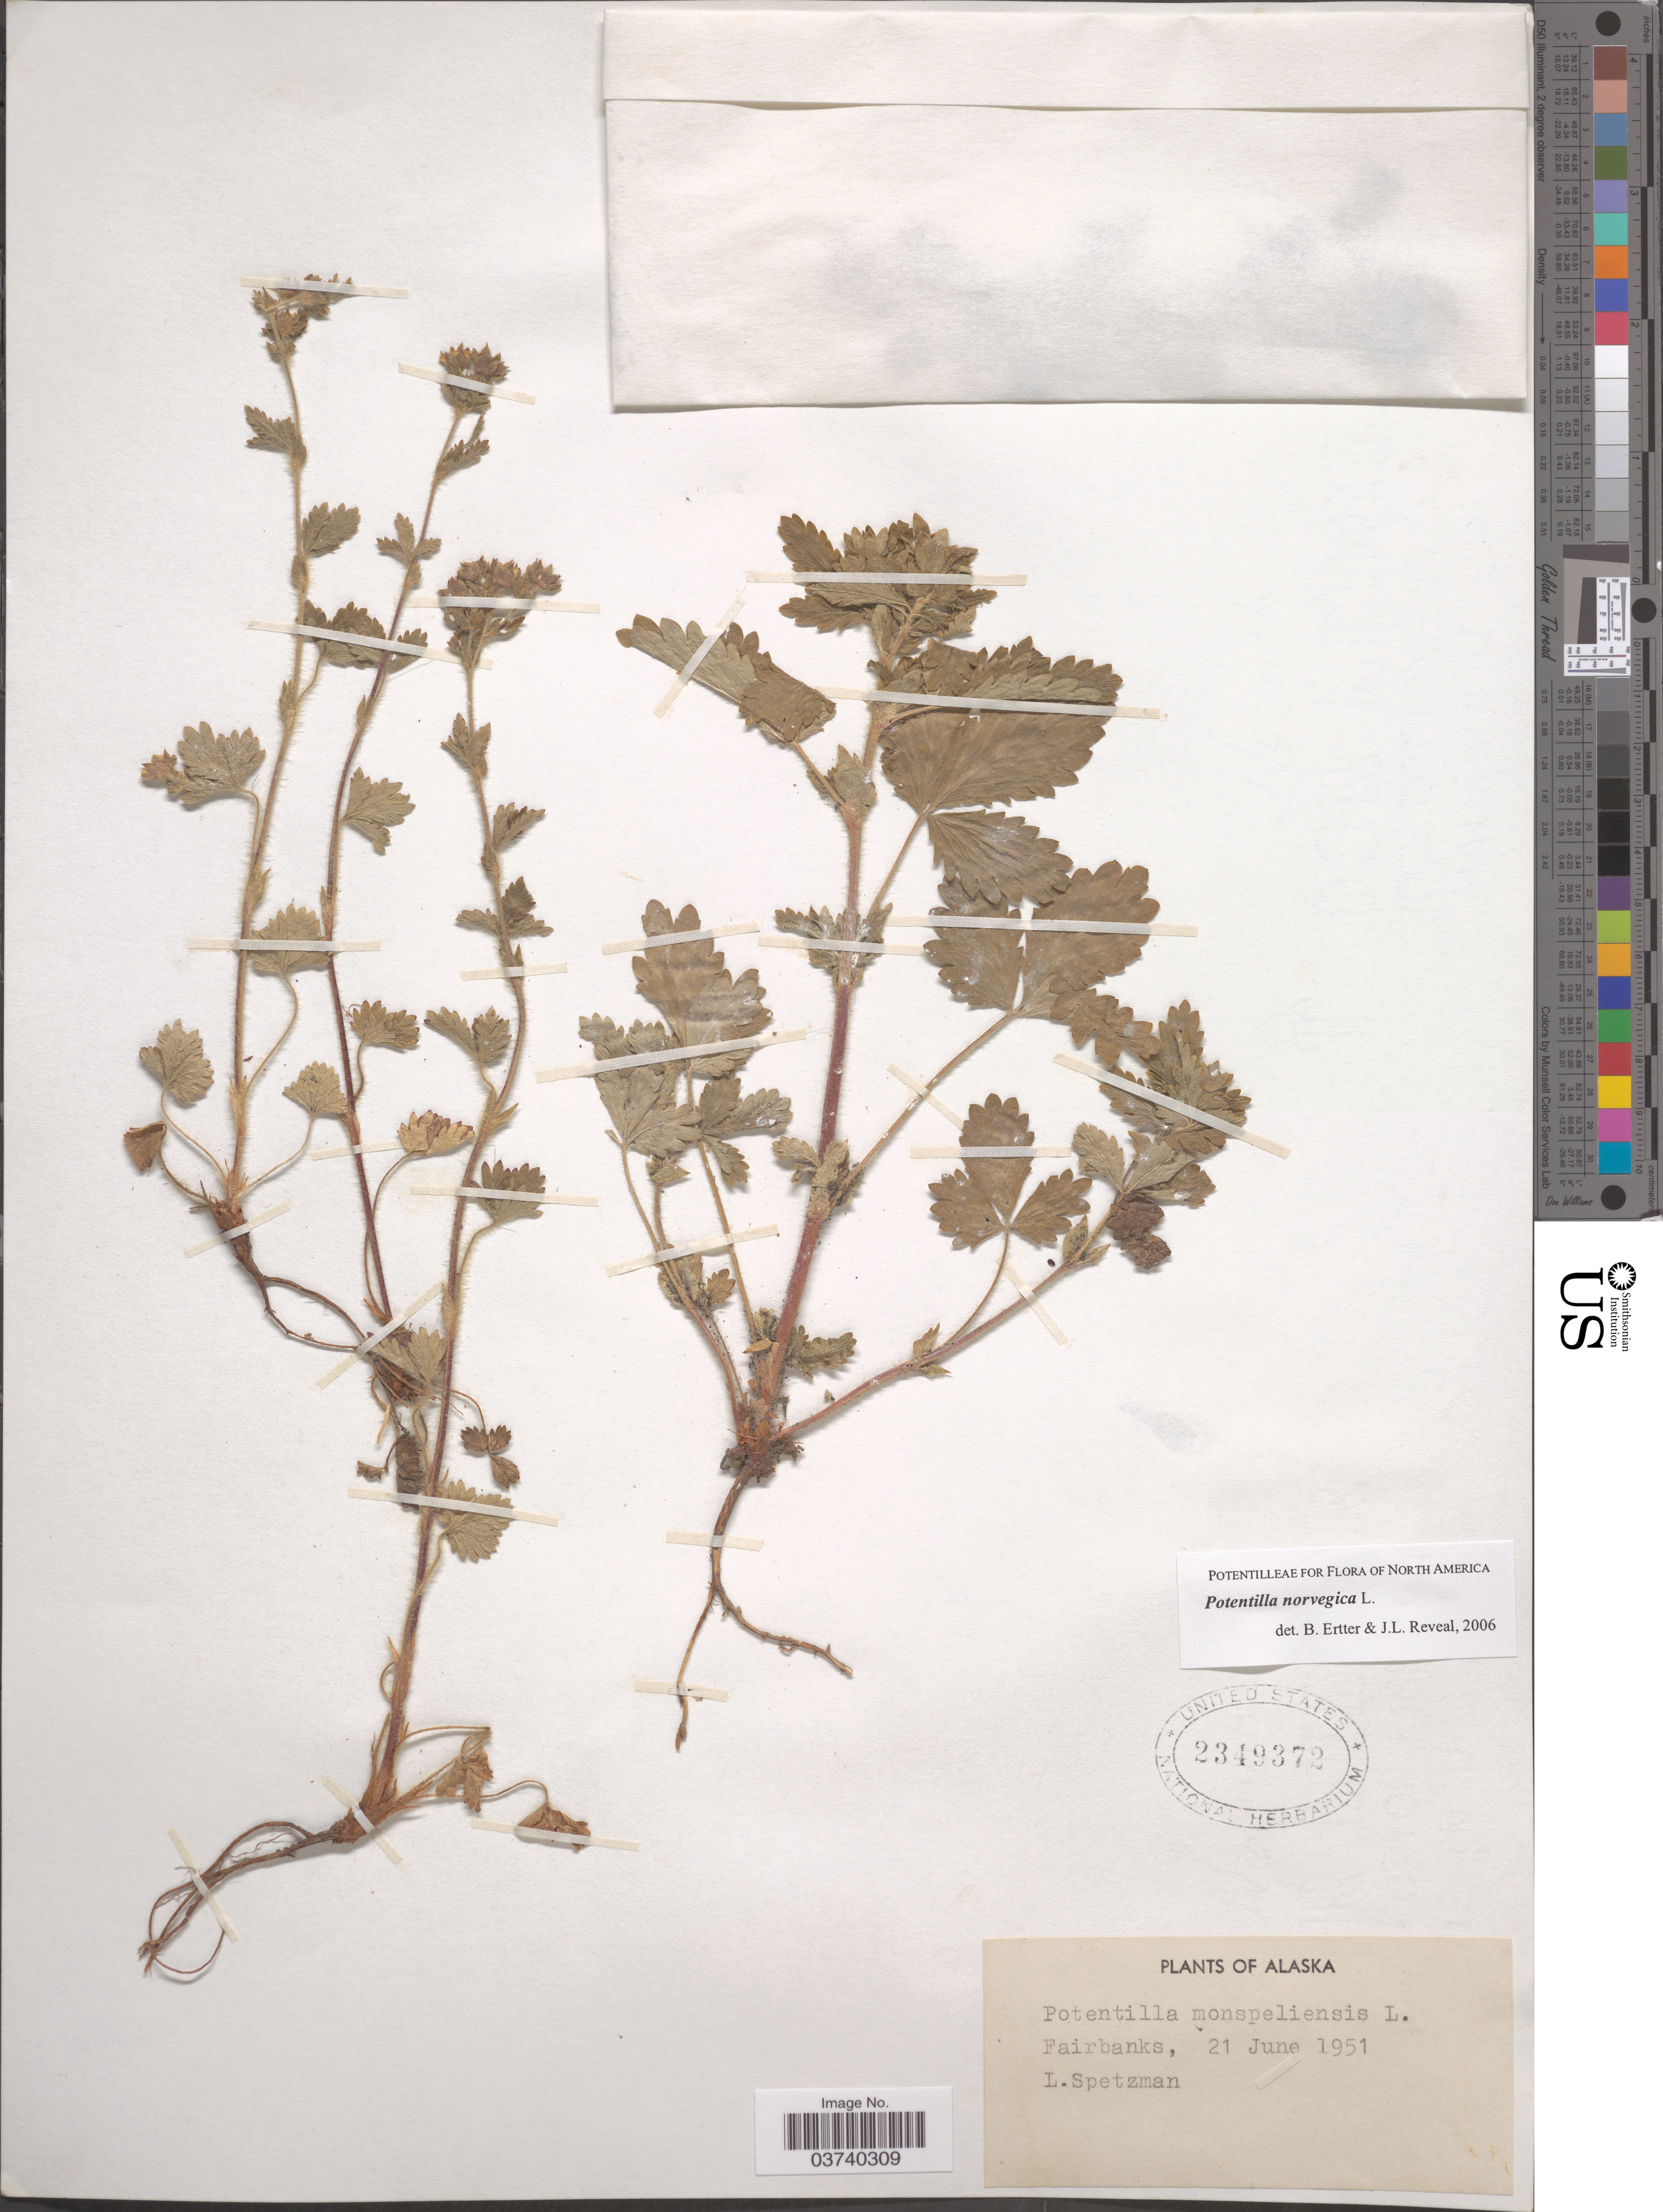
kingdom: Plantae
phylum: Tracheophyta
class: Magnoliopsida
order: Rosales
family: Rosaceae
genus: Potentilla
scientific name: Potentilla norvegica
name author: L.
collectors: L. Spetzman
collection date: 1951-06-21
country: United States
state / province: Alaska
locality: Fairbanks.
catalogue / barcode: US 2349372